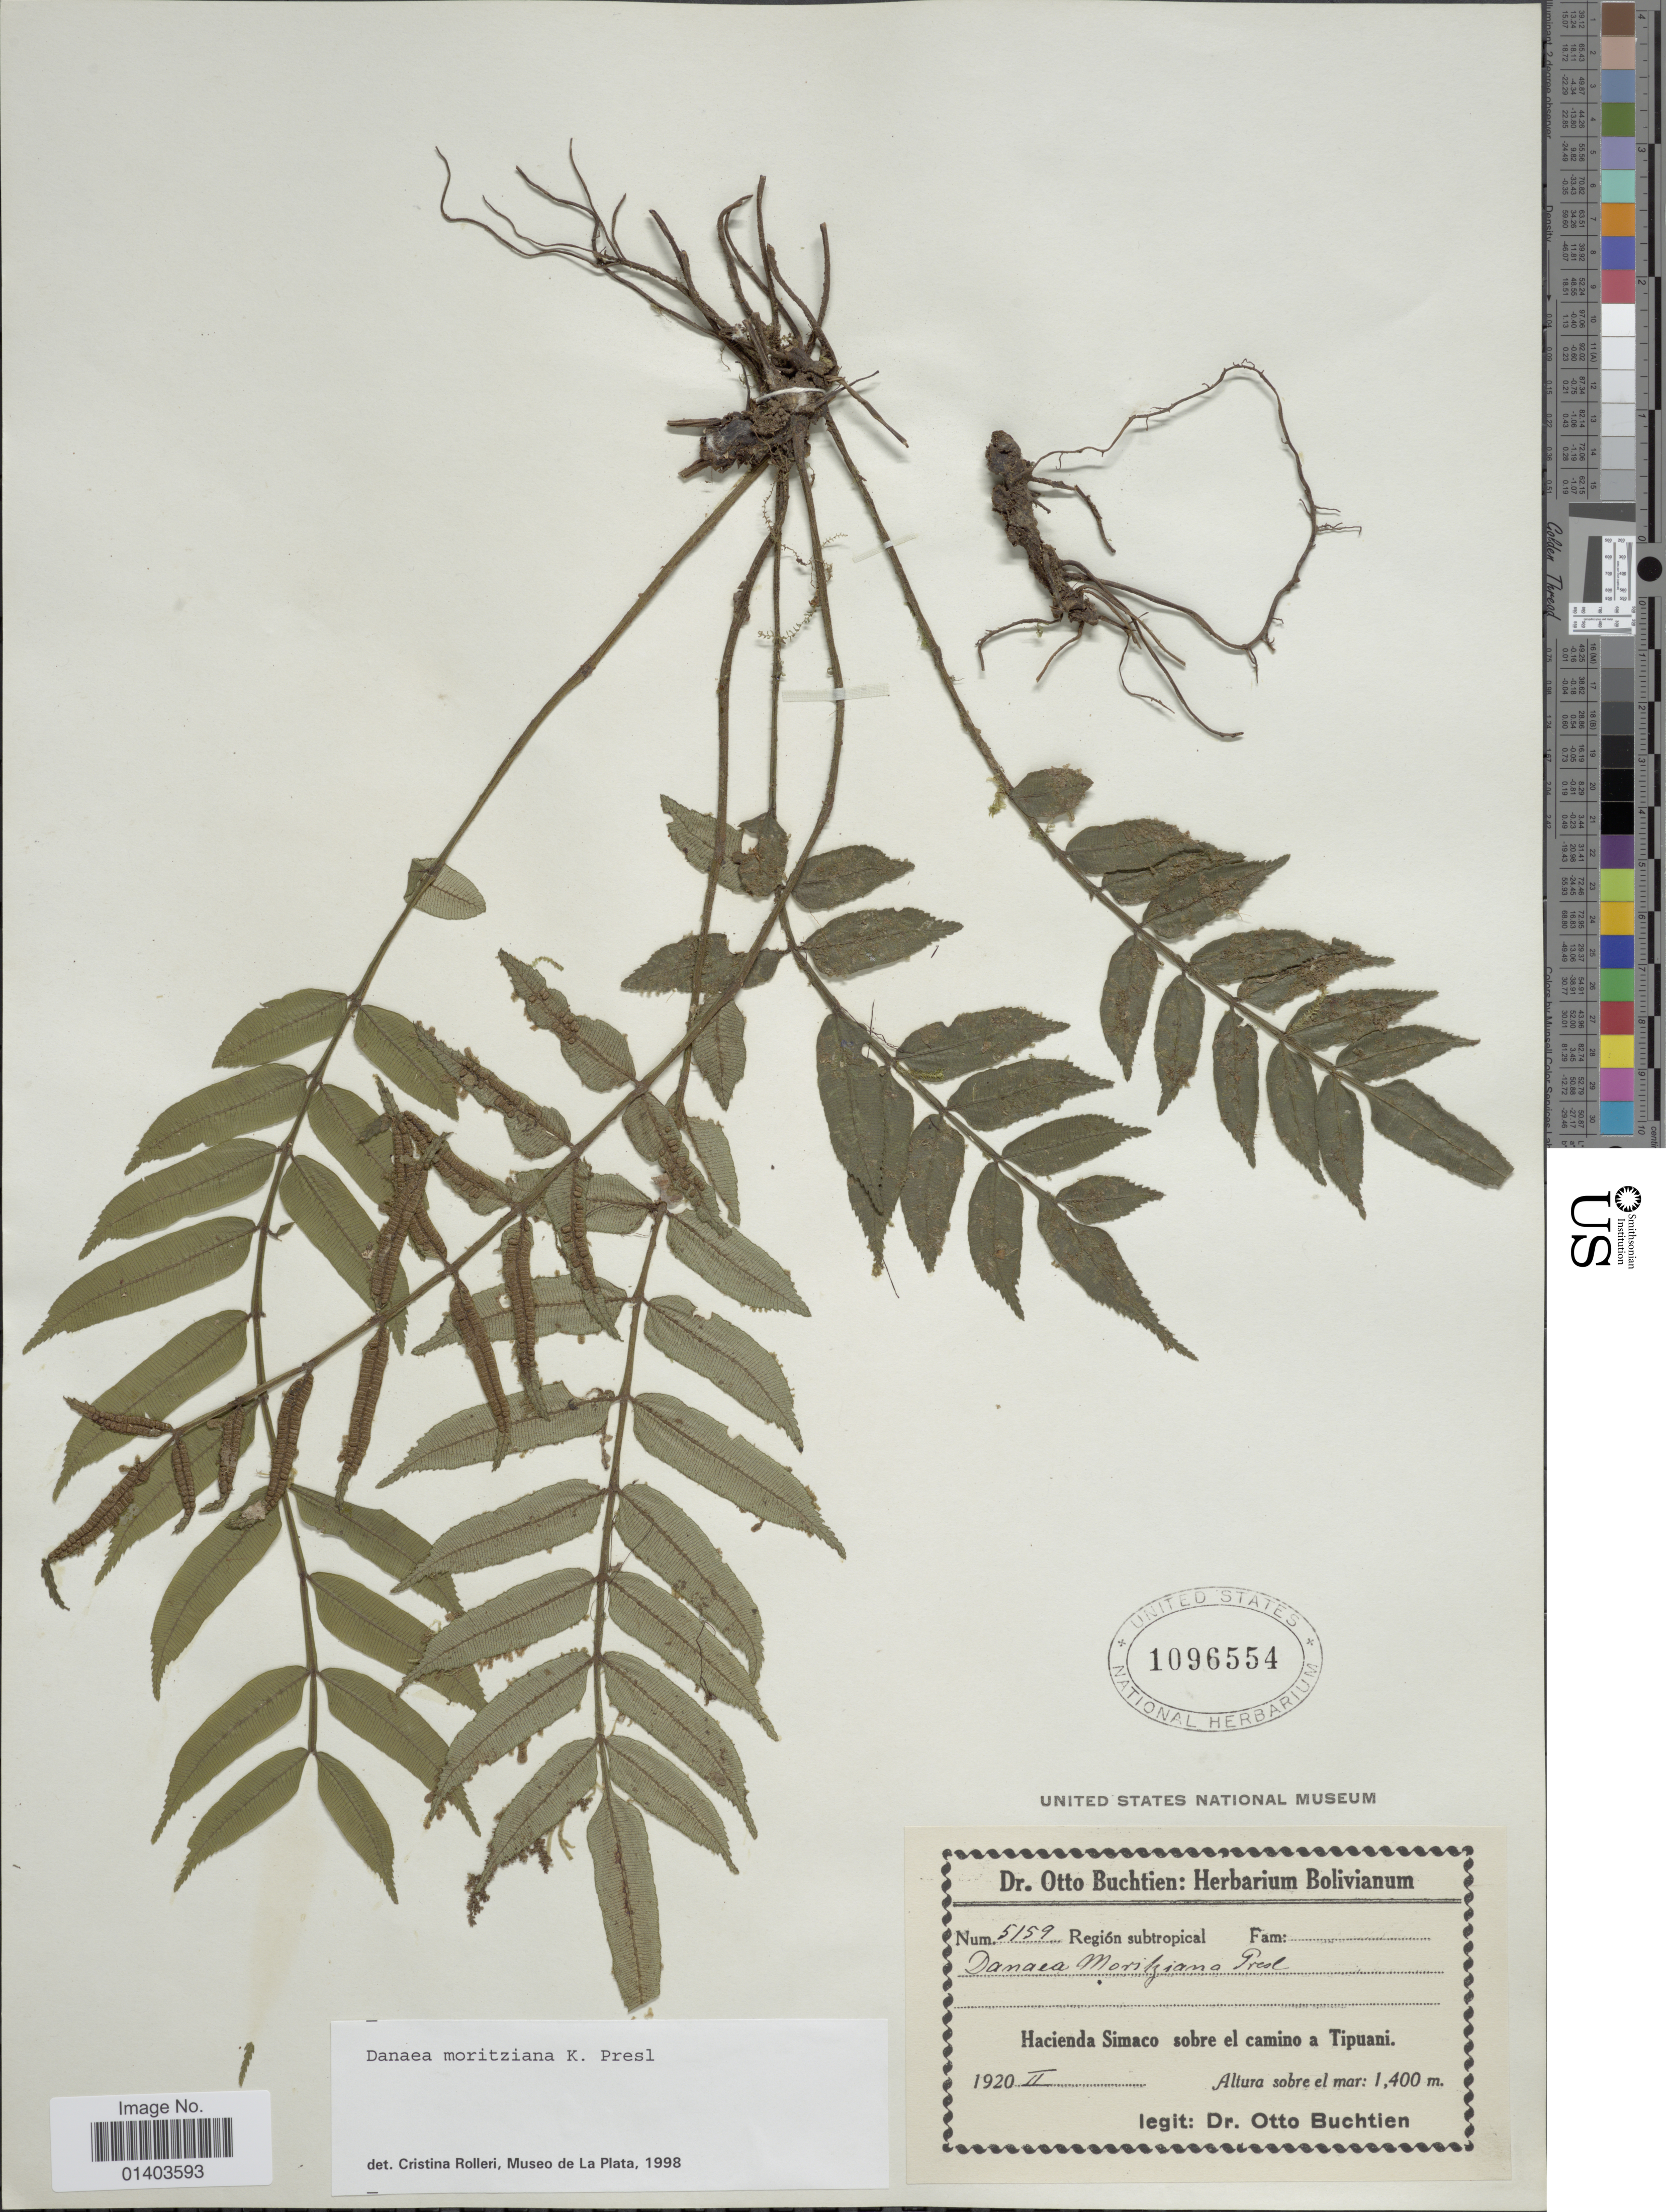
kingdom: Plantae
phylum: Tracheophyta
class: Polypodiopsida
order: Marattiales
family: Marattiaceae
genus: Danaea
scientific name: Danaea moritziana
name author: C. Presl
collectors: O. Buchtien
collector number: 5159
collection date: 1920-02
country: Bolivia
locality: Hacienda Simaco sobre el camino a Tipuani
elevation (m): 1400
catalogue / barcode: US 1096554